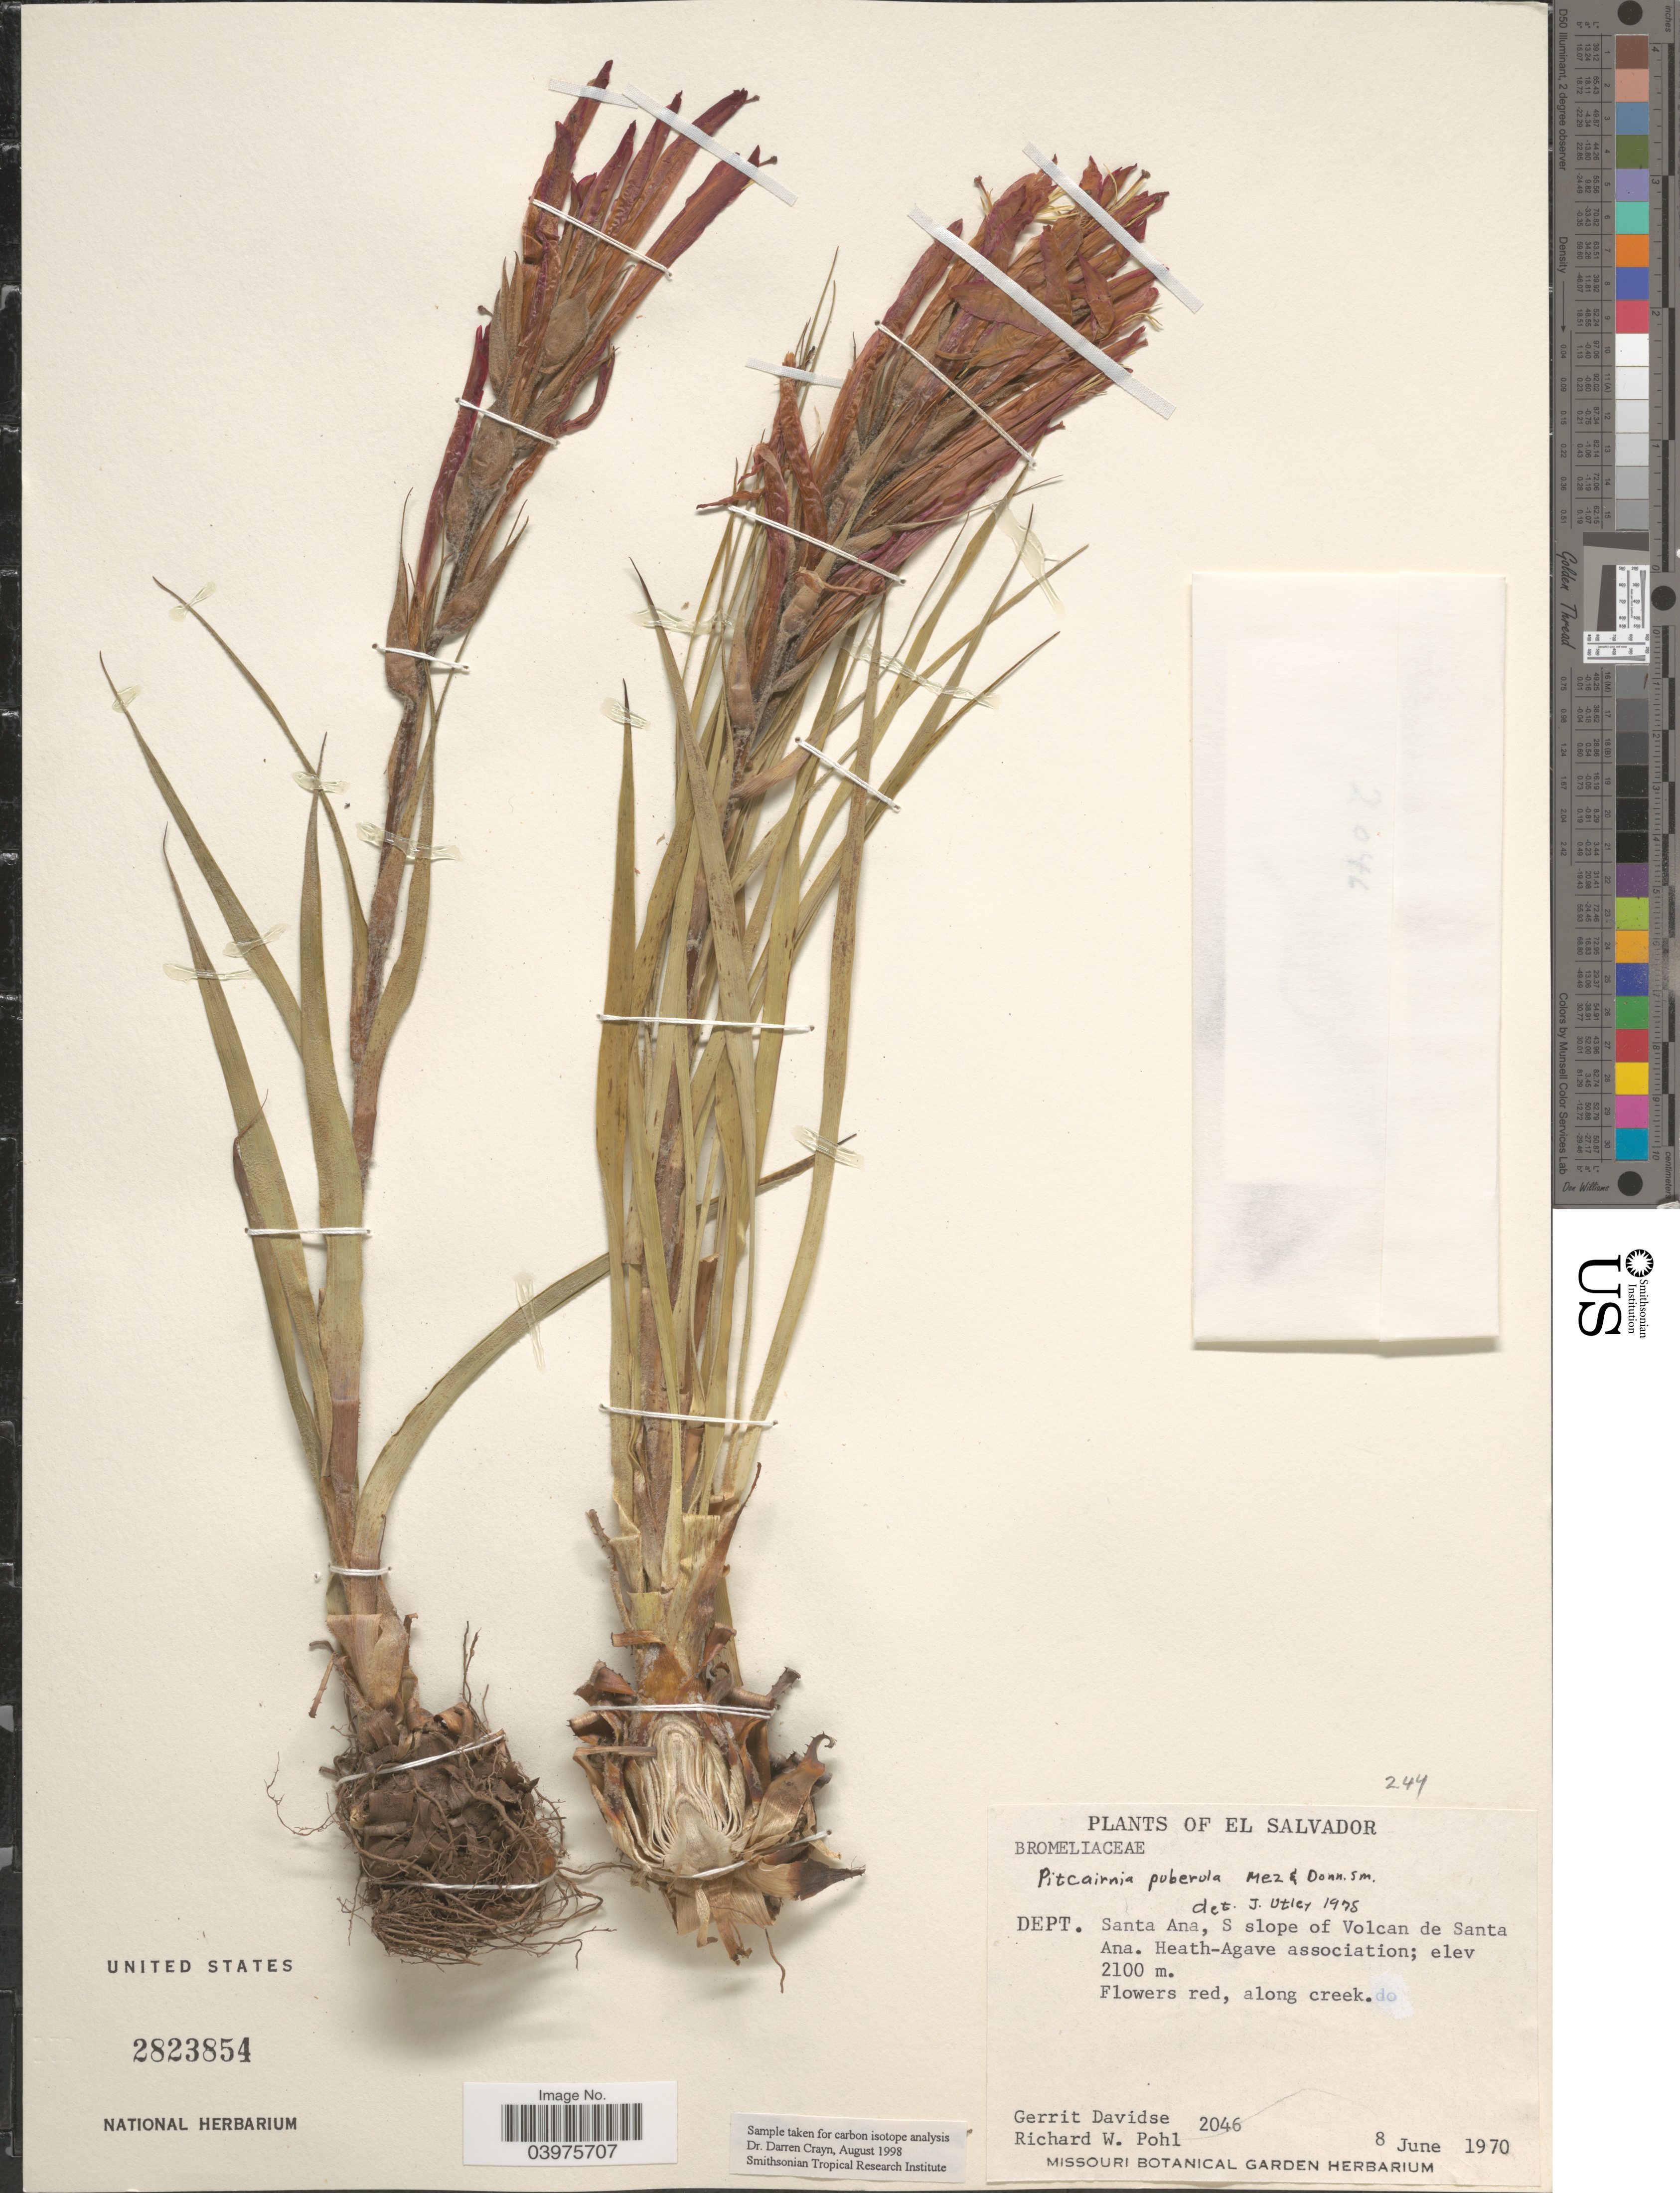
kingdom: Plantae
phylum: Tracheophyta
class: Liliopsida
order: Poales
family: Bromeliaceae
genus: Pitcairnia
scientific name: Pitcairnia puberula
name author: Mez & Donn. Sm.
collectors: G. Davidse & R. W. Pohl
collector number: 2046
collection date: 1970-06-08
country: El Salvador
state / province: Santa Ana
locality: Dept. Santa Ana, S slope of Volcan de Santa Ana. Heath-Agave association.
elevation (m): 2100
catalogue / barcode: US 2823854